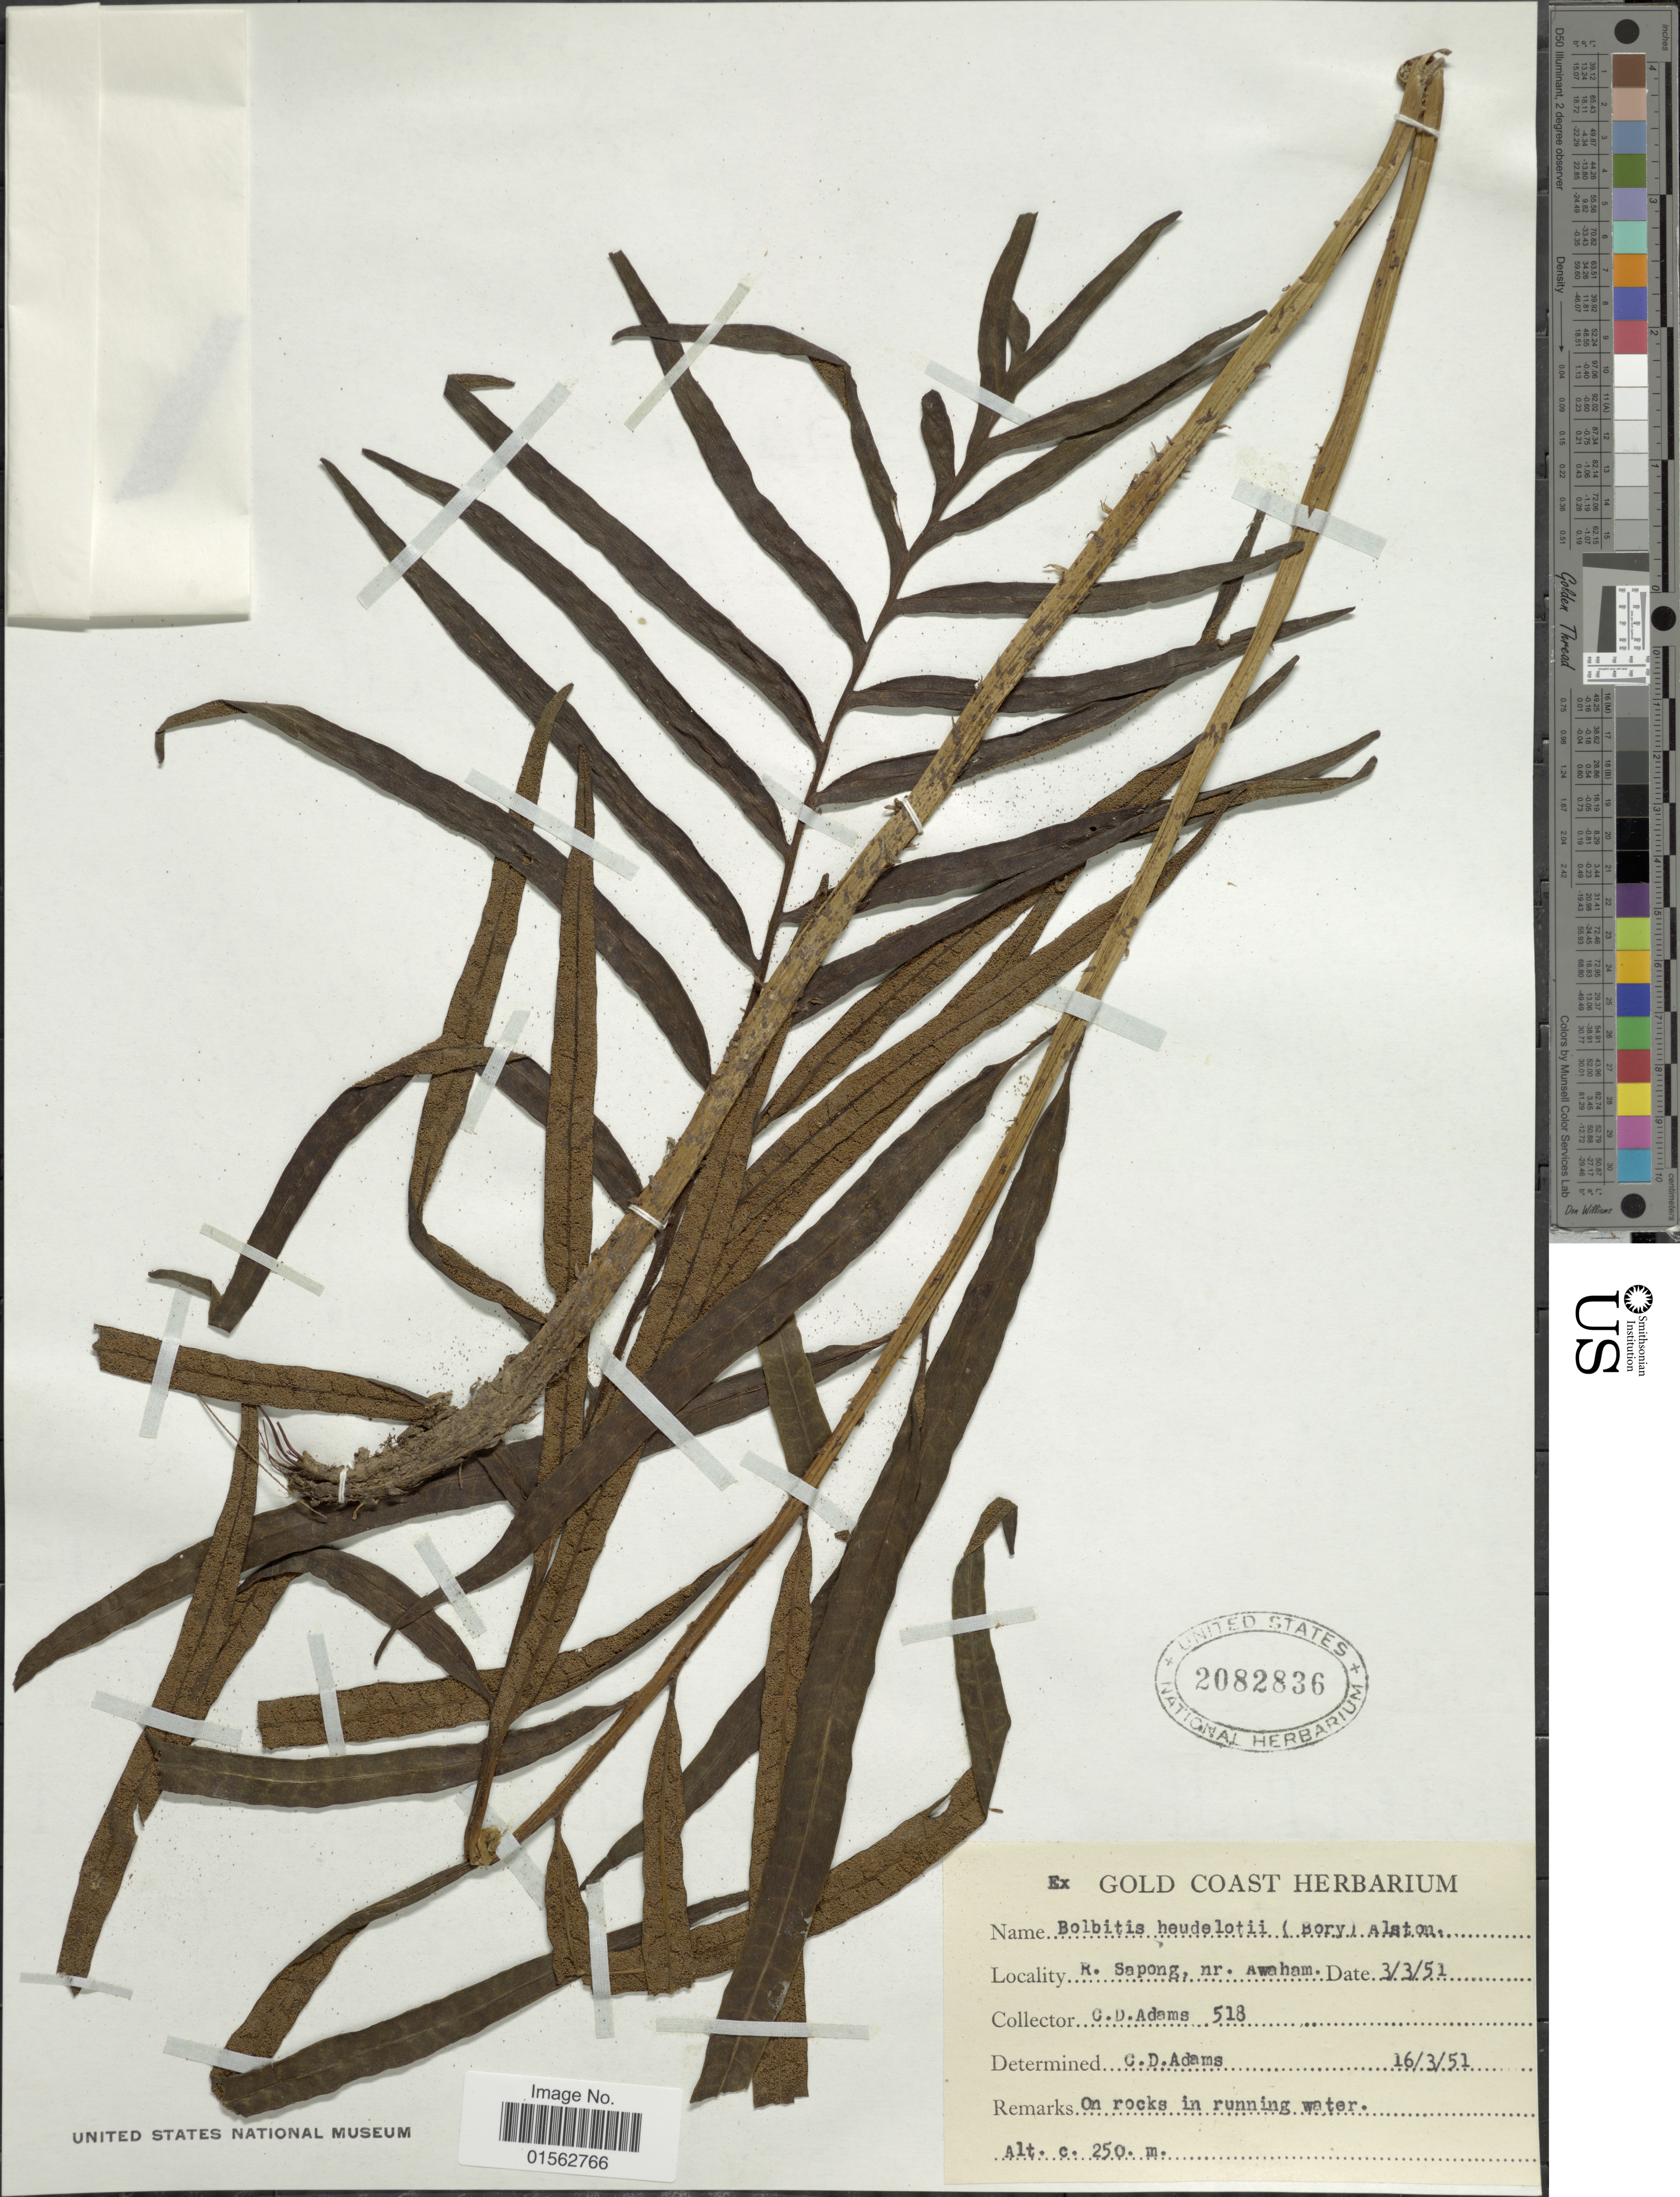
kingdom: Plantae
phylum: Tracheophyta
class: Polypodiopsida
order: Polypodiales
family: Dryopteridaceae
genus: Bolbitis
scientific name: Bolbitis heudelotii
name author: (Bory ex Fée) Alston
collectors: C. D. Adams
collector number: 518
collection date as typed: Transcribed d/m/y: 3/3/51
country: Ghana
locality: R, Sapong, nr. Awaham, on rocks in humming water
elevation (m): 250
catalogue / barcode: US 2082836